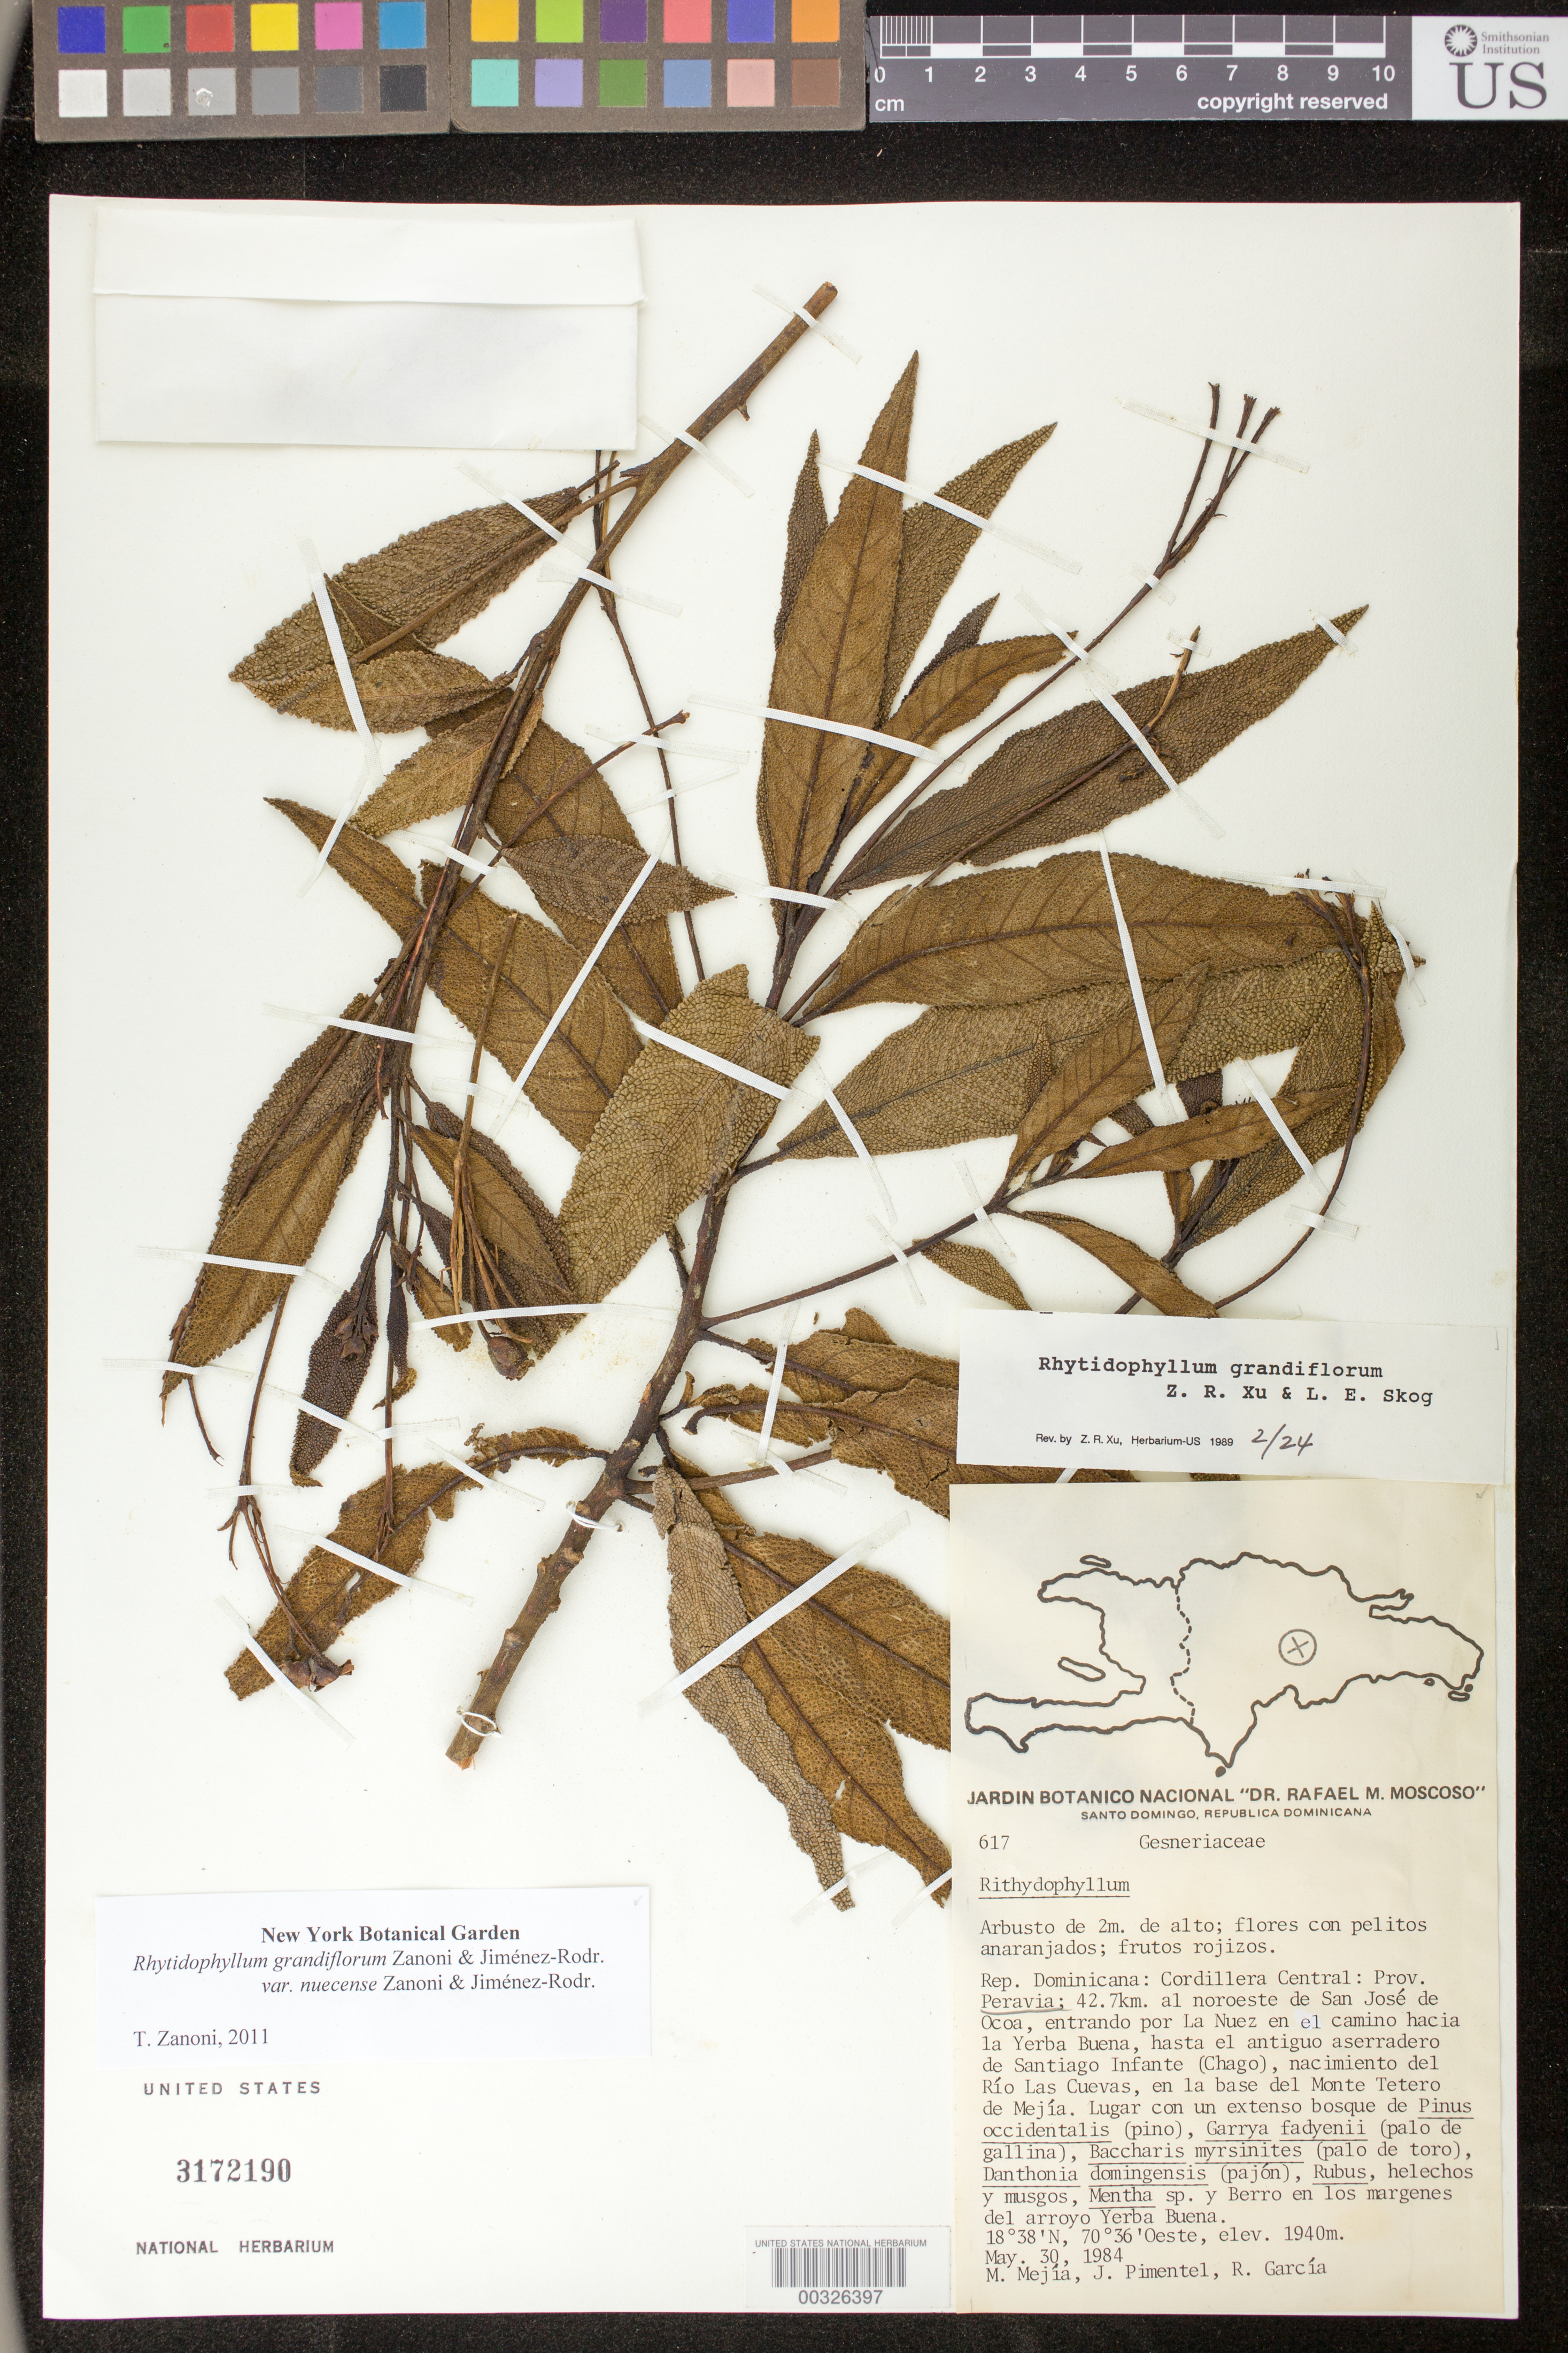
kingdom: Plantae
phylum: Tracheophyta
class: Magnoliopsida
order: Lamiales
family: Gesneriaceae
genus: Rhytidophyllum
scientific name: Rhytidophyllum grandiflorum var. nuecense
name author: Zanoni & Jiménez Rodr.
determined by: Zanoni, T. A., (NY), New York Botanical Garden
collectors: M. Mejia, J. Pimentel & R. García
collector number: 617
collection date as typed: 30 May 1984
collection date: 1984-05-30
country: Dominican Republic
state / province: Peravia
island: Hispaniola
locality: Cordillera Central: 42.7 km al NW de San José de Ocoa, entrando por La Nuez en el camino hacia la Yerba Buena, hasta el antiguo aserradero de Santiago Infante (Chago), nacimiento del Río Las Cuevas, en la base del Monte Tetero de Mejía; en los margenes del arroyo Yerba Buena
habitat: Lugar con un extenso bosque…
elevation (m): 1940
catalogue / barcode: US 3172190